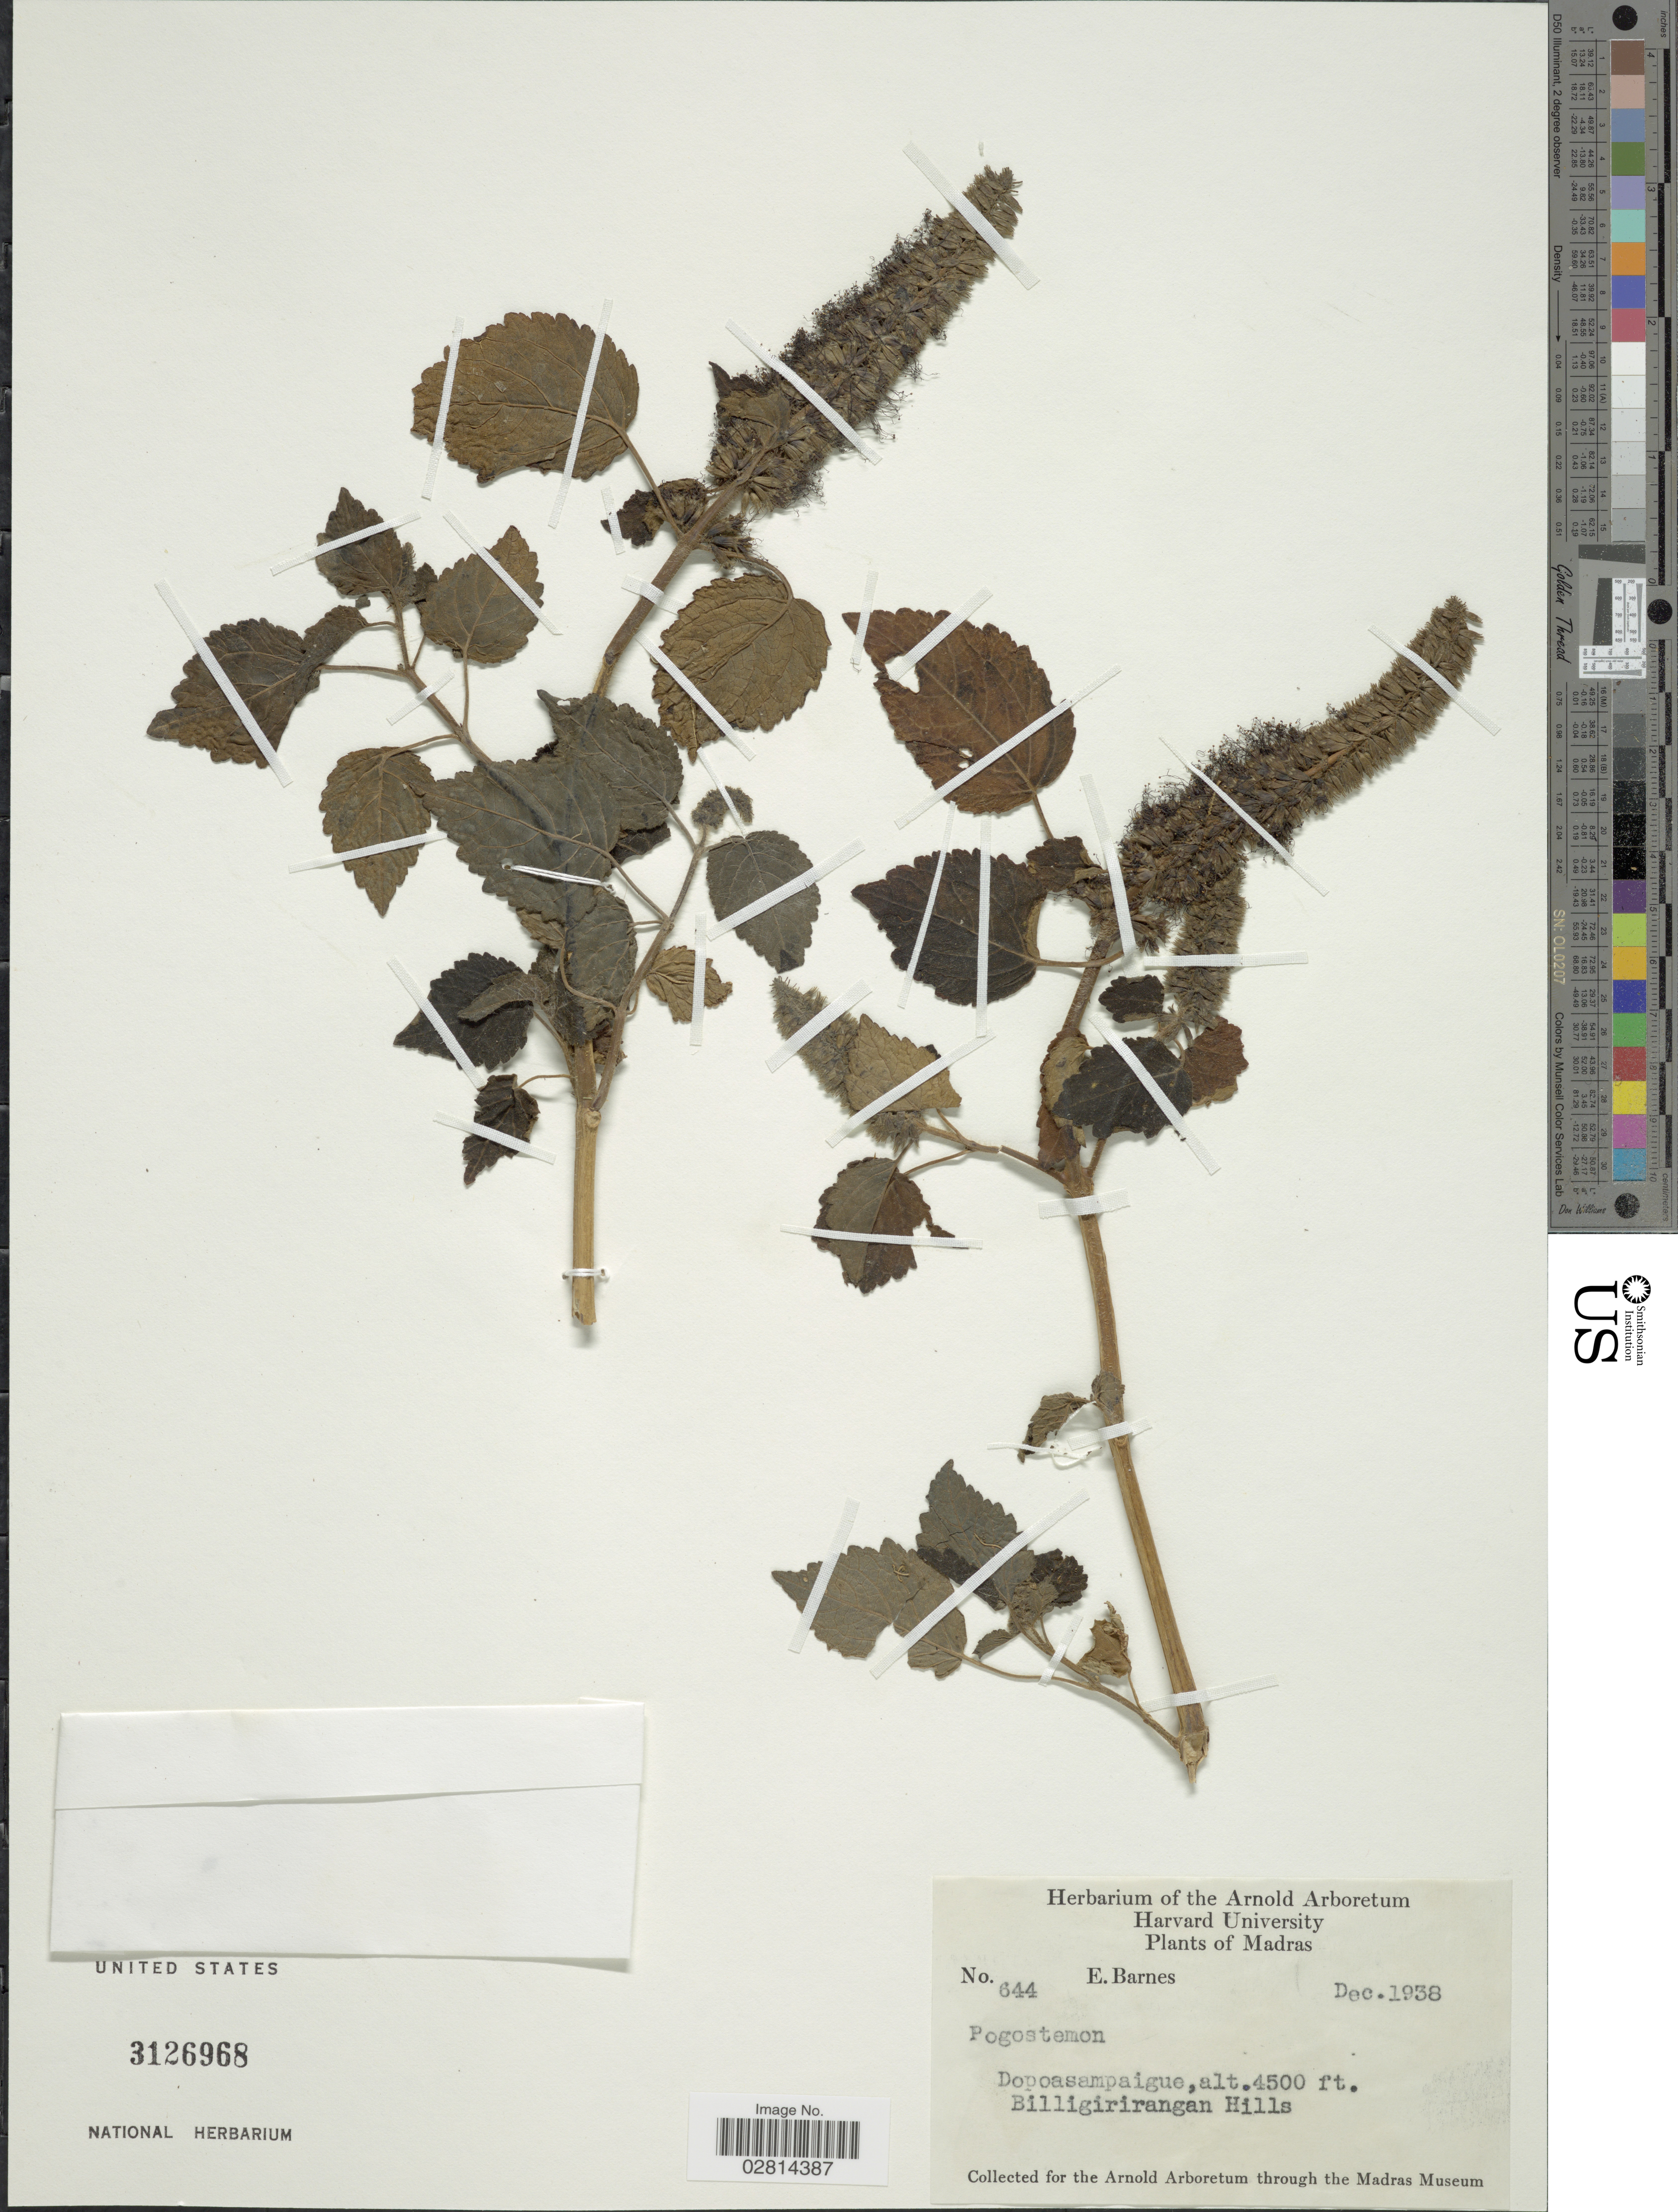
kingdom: Plantae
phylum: Tracheophyta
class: Magnoliopsida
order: Lamiales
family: Lamiaceae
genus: Pogostemon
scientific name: Pogostemon sp.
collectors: E. Barnes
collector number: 644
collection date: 1938-12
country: India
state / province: Tamil Nadu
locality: Madras. Dopoasampaigue. Billigirirangan Hills.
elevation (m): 1372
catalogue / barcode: US 3126968